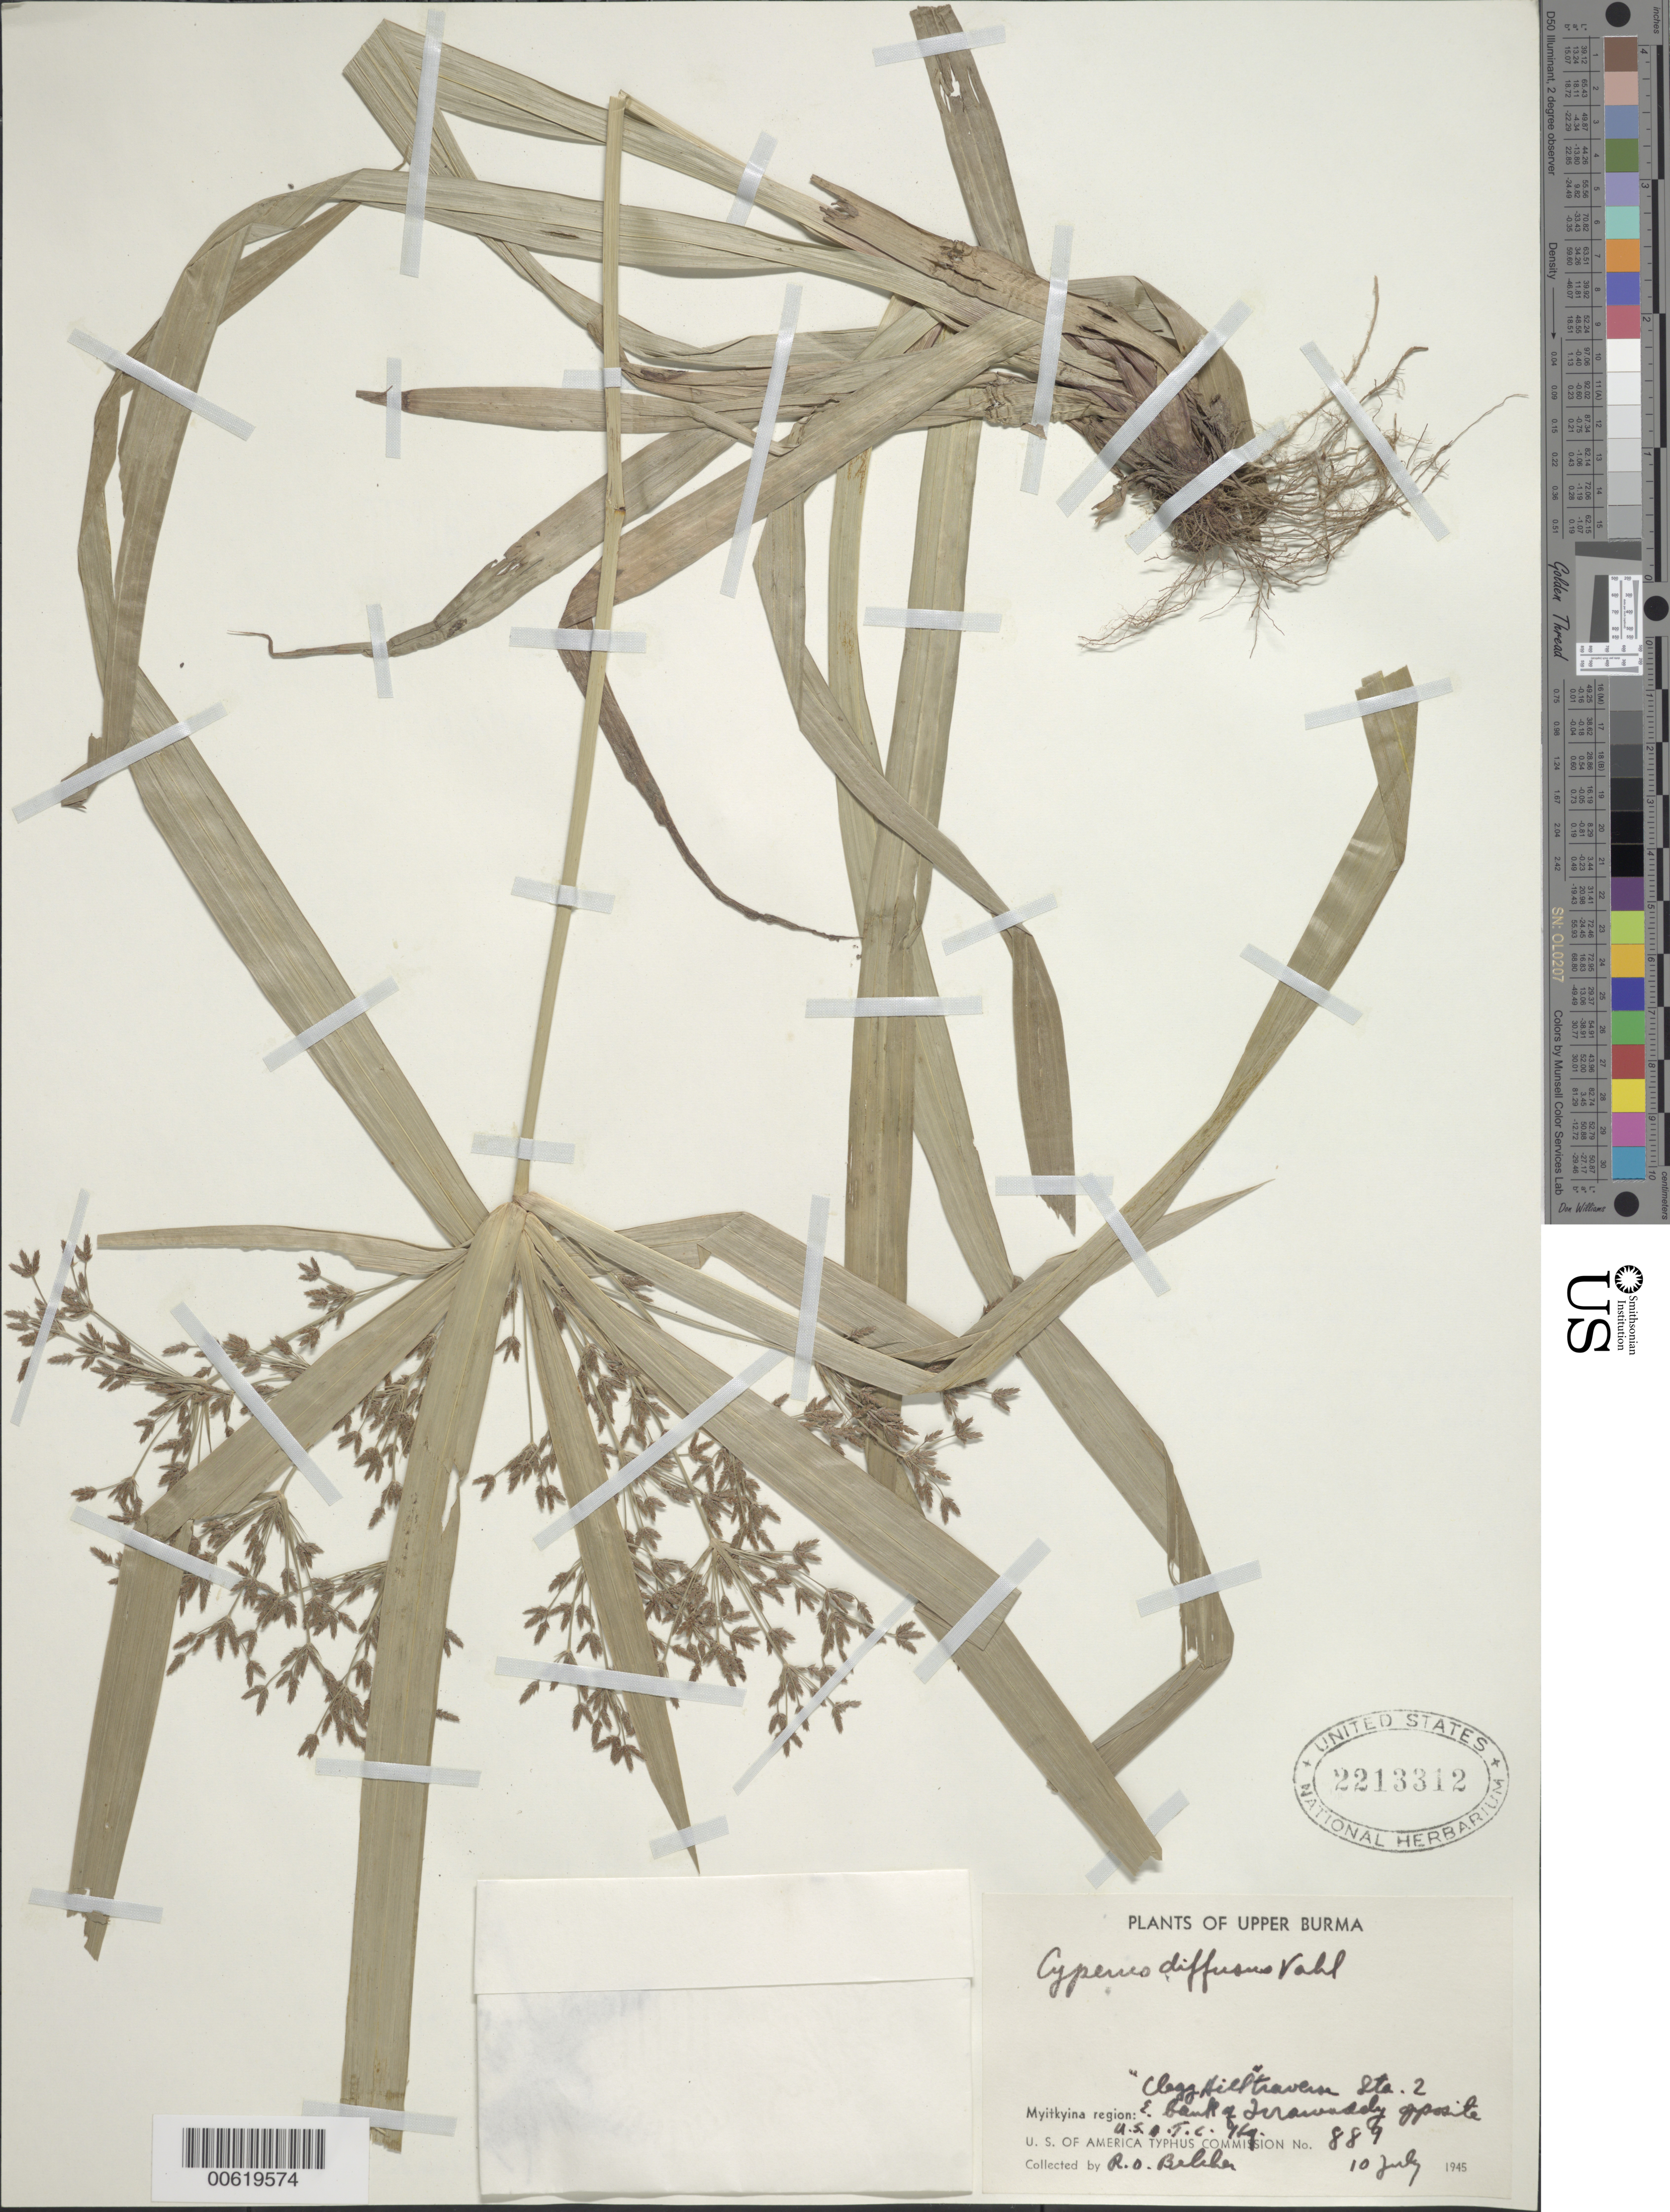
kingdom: Plantae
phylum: Tracheophyta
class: Liliopsida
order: Poales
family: Cyperaceae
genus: Cyperus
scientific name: Cyperus diffusus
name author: Vahl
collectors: R. Belcher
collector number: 889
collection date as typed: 10 Jul 1945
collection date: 1945-07-10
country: Myanmar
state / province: Kachin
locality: Myitkyina region: Clegg hill traverse station 2, East bank of Ayeyawaddy opposite U.S.A.T.C. kg.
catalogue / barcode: US 2213312